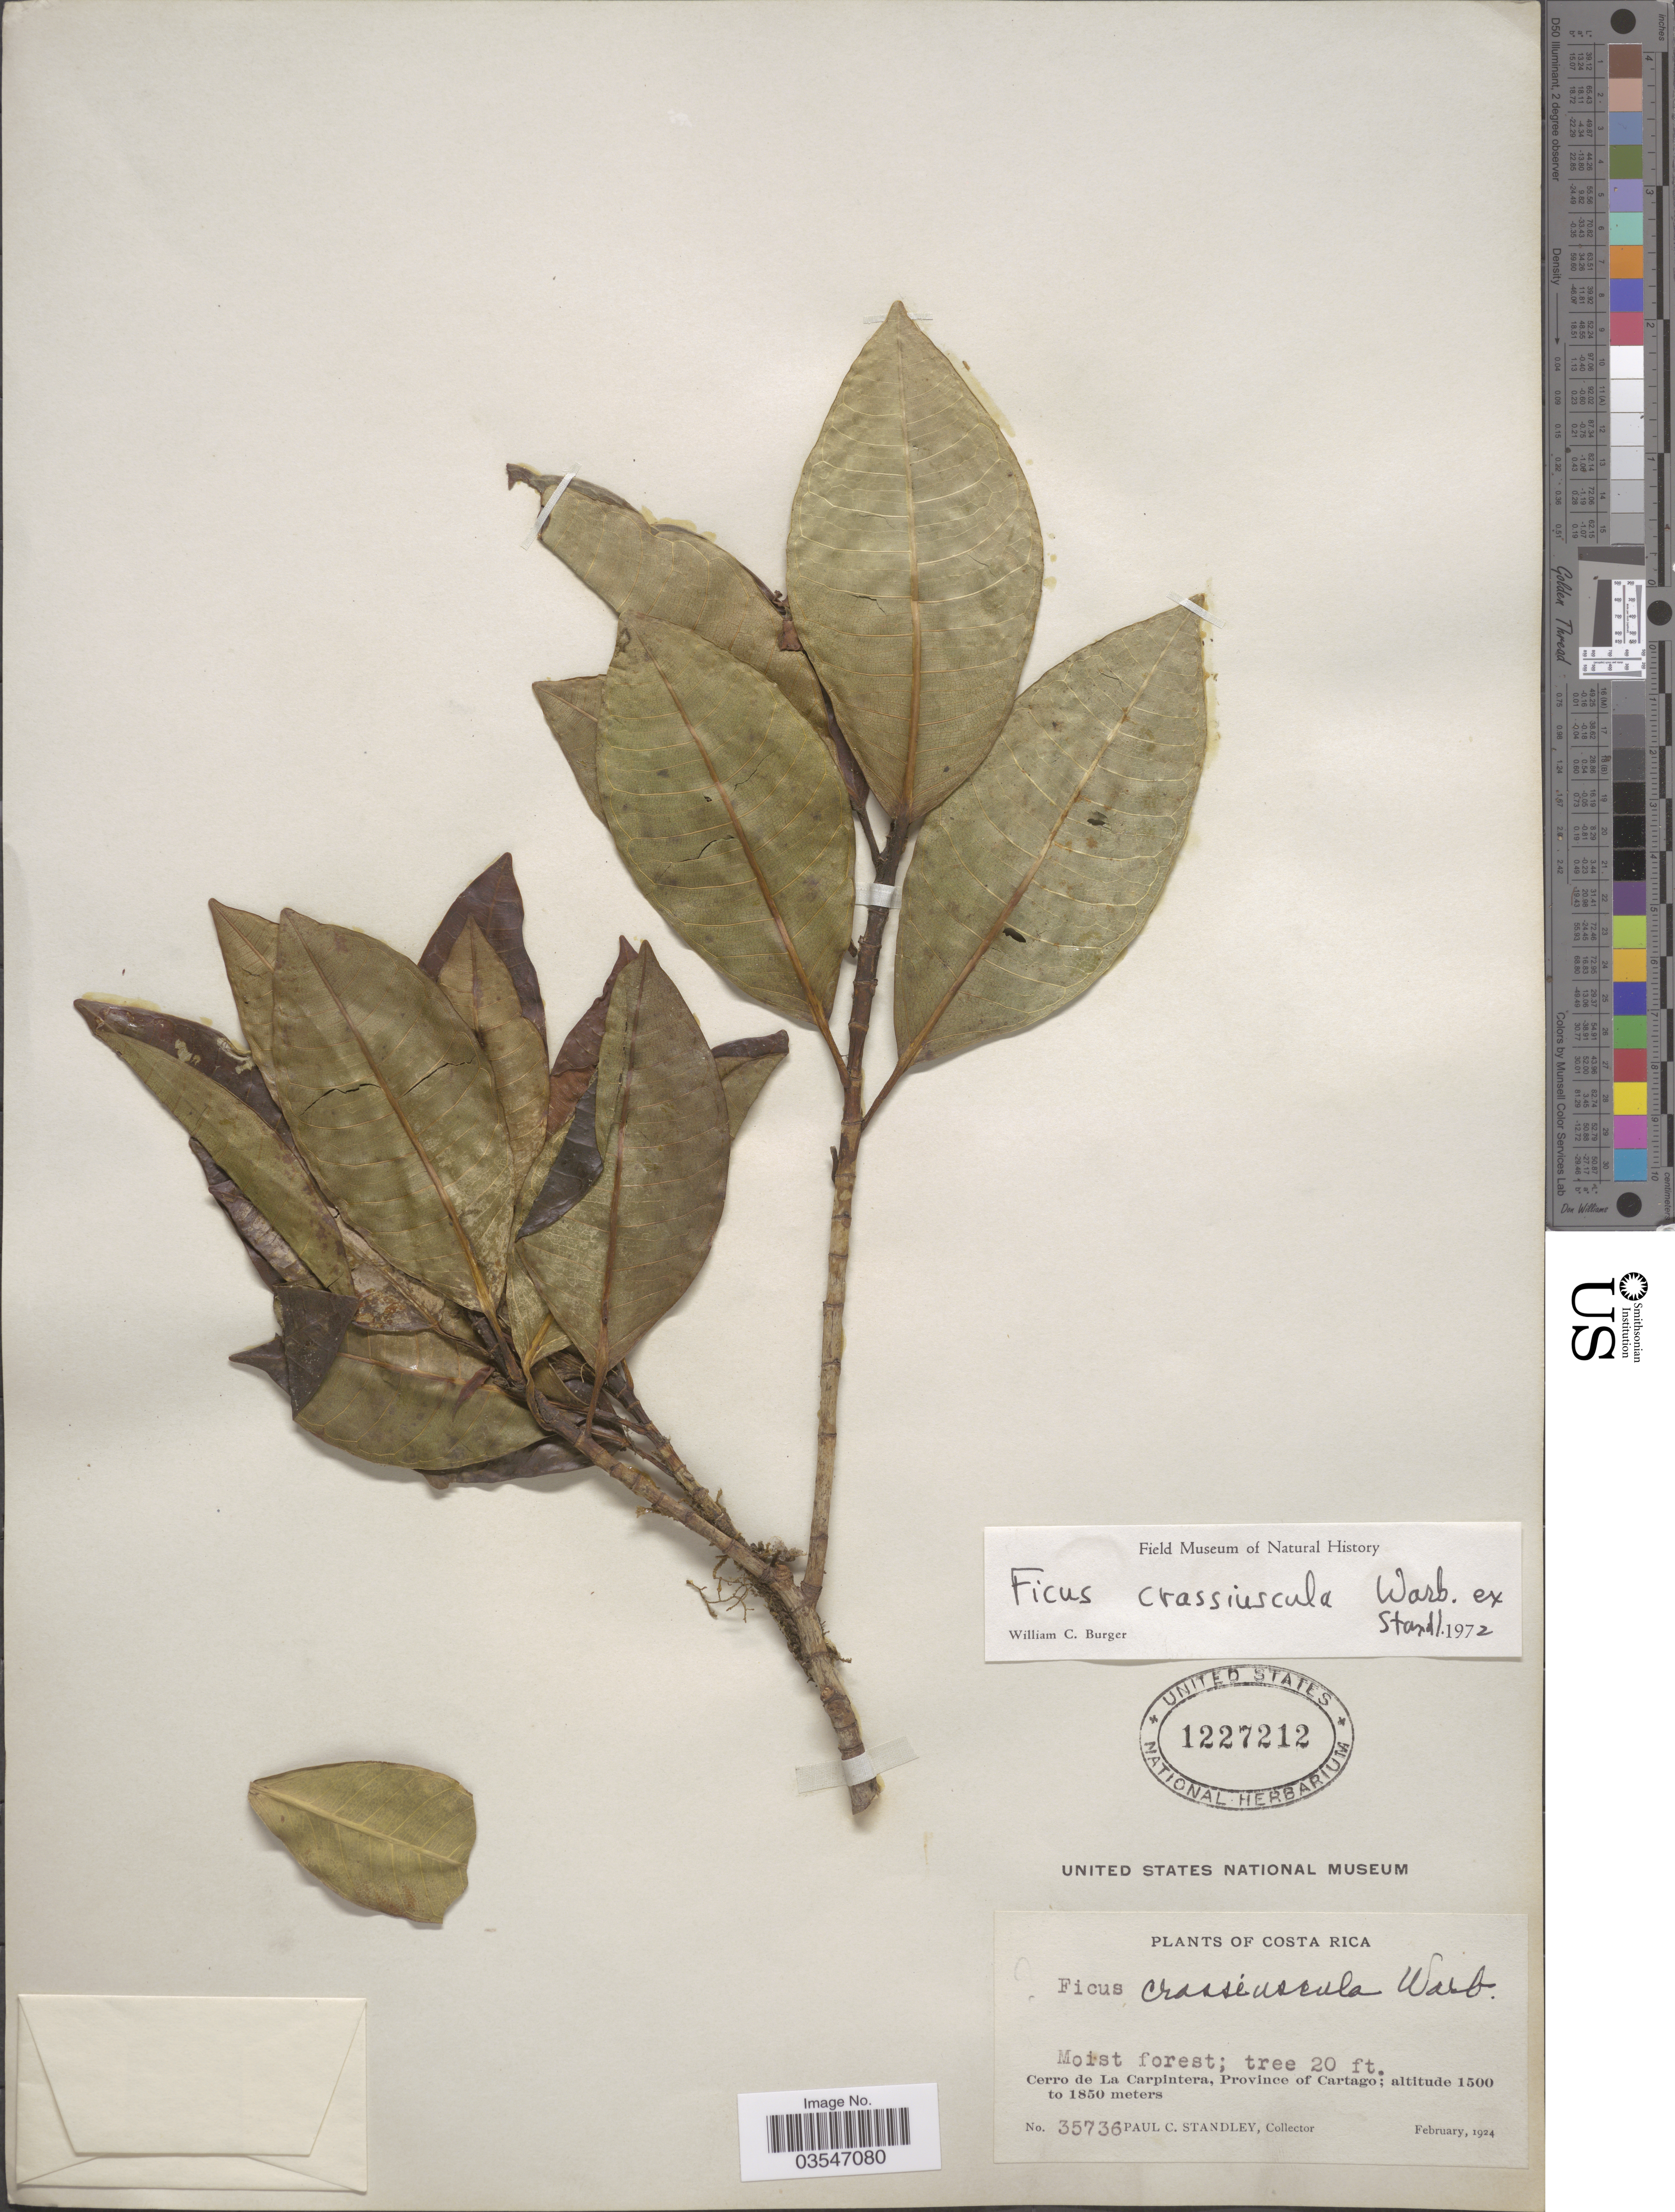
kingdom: Plantae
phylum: Tracheophyta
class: Magnoliopsida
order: Rosales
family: Moraceae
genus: Ficus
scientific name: Ficus crassiuscula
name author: Warb. ex Standl.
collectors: P. C. Standley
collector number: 35736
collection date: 1924-02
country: Costa Rica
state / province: Cartago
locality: Cerro de La Carpintera.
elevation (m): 1500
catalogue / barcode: US 1227212